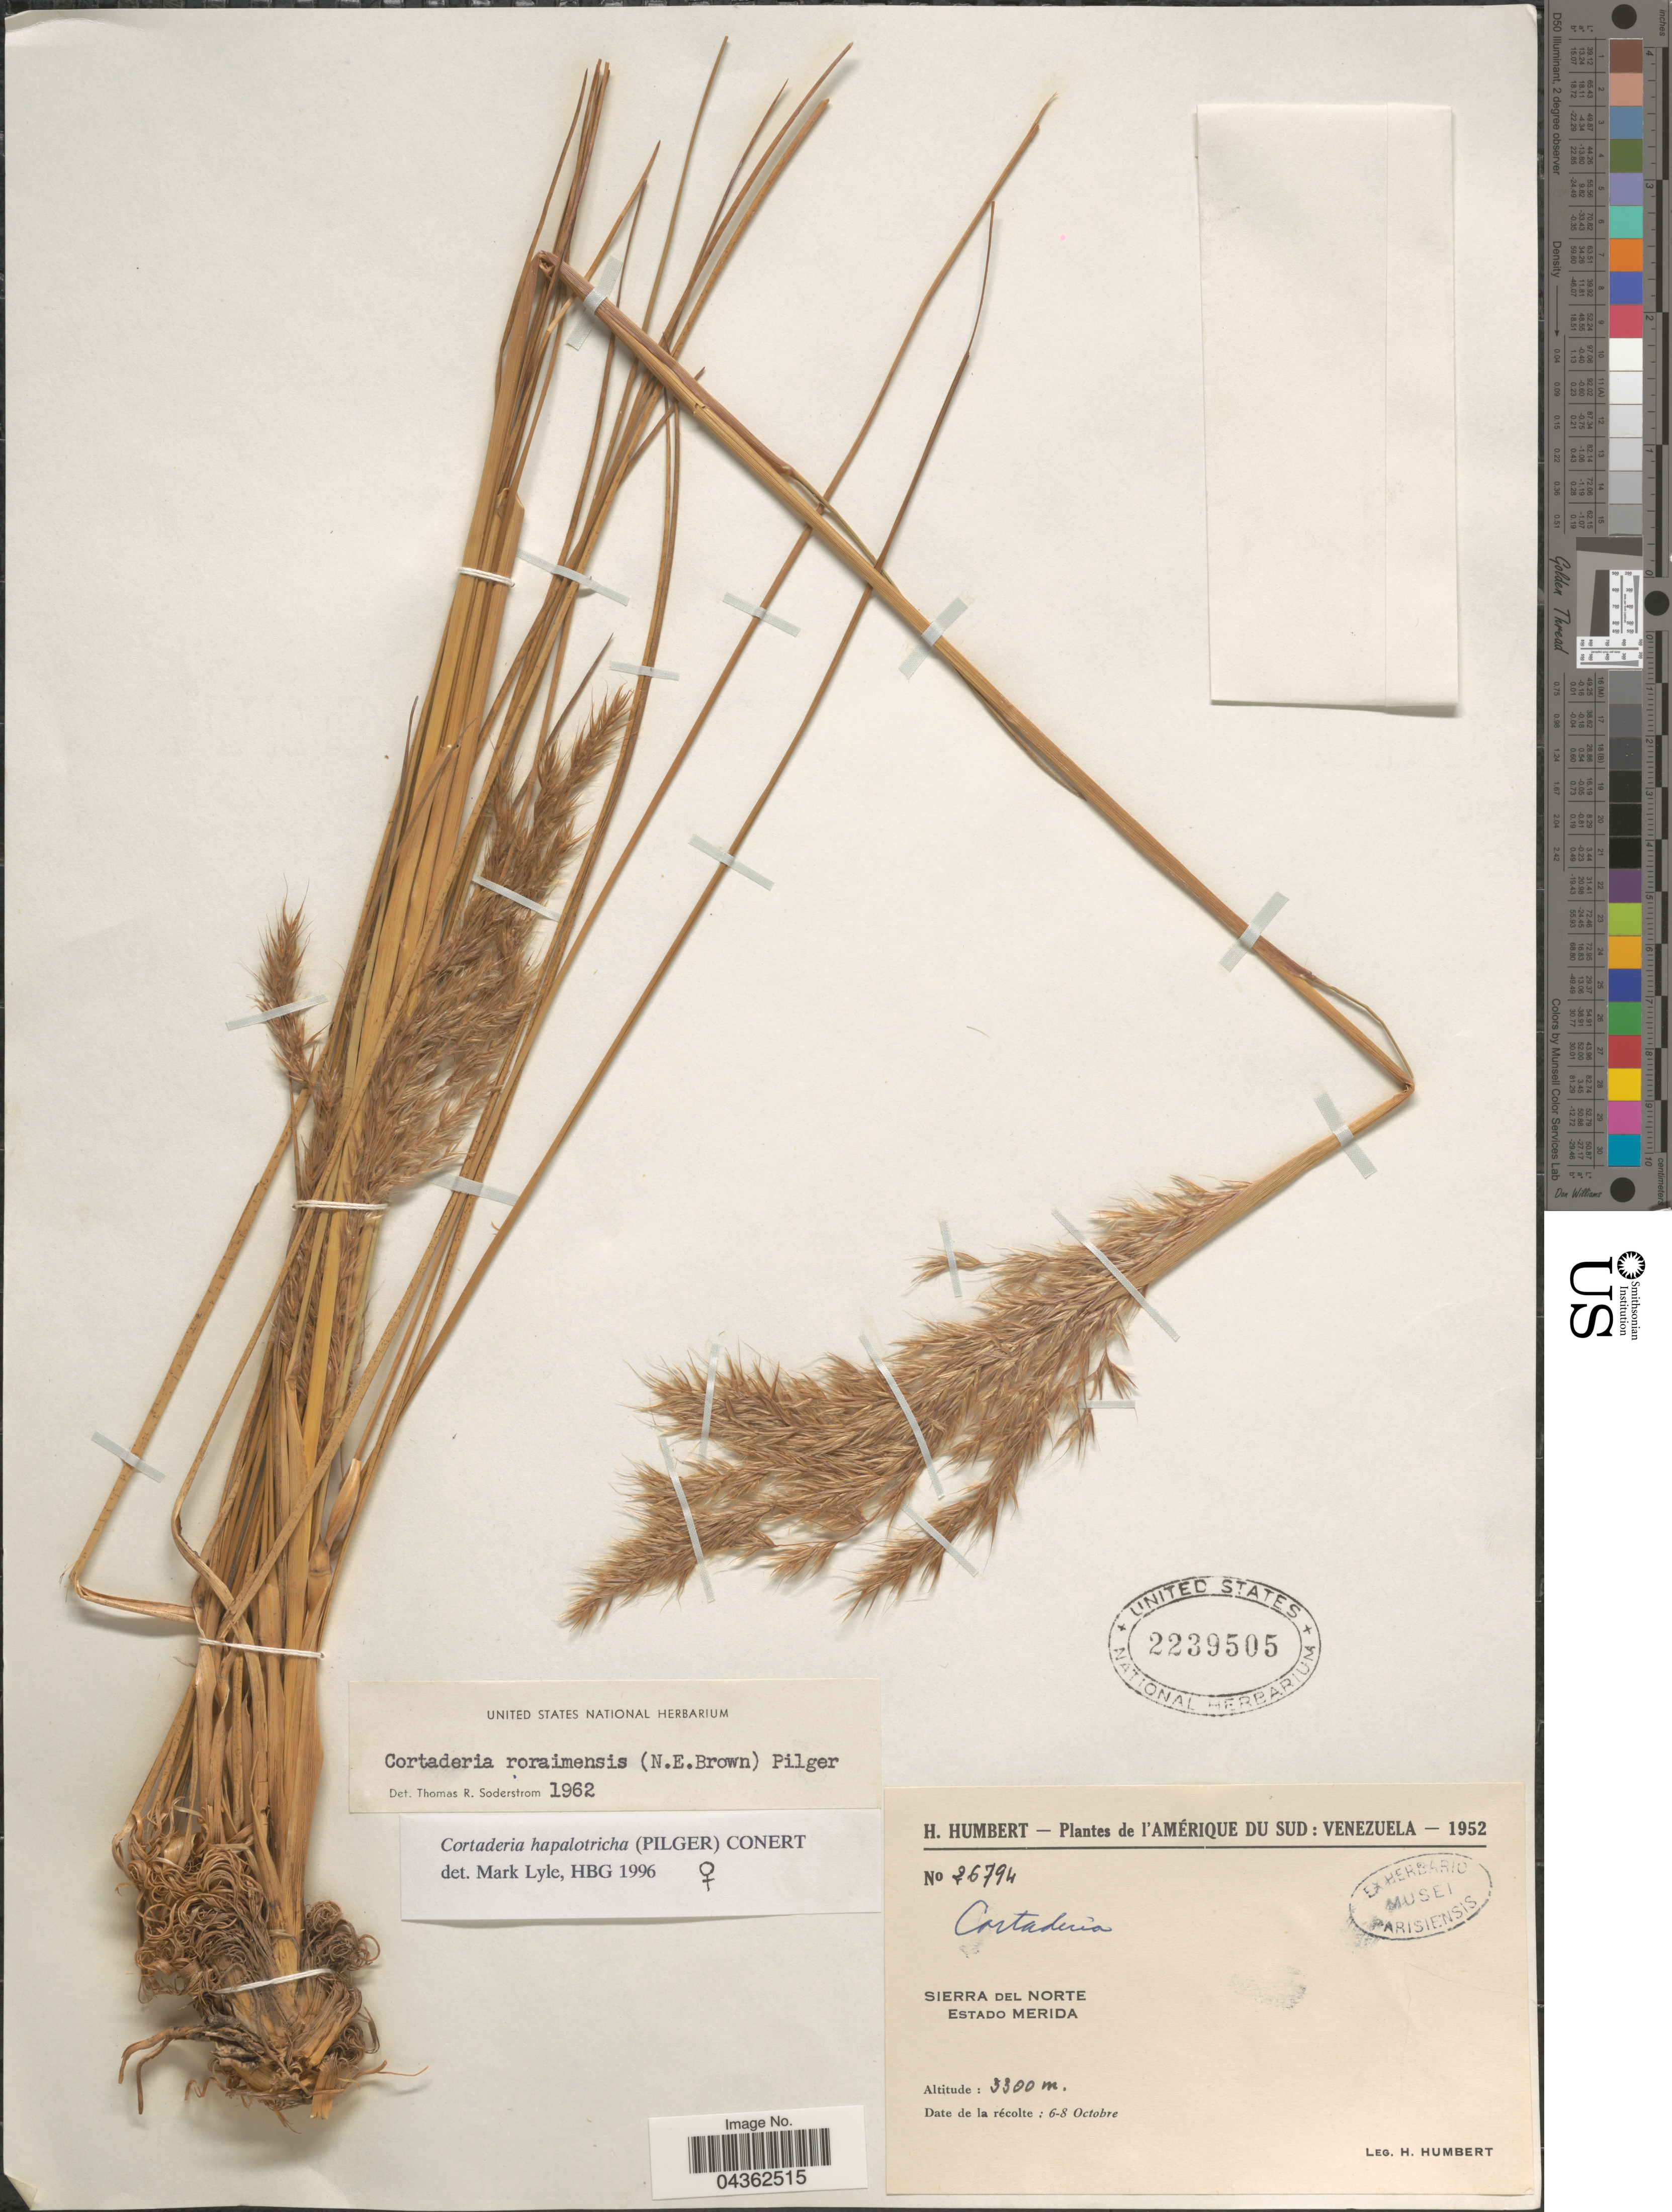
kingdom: Plantae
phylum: Tracheophyta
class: Liliopsida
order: Poales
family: Poaceae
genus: Cortaderia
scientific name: Cortaderia hapalotricha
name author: (Pilg.) Conert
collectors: H. Humbert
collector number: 26794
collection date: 1952-10-06/1952-10-08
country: Venezuela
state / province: Merida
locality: Sierra del Norte.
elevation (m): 3300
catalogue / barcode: US 2239505